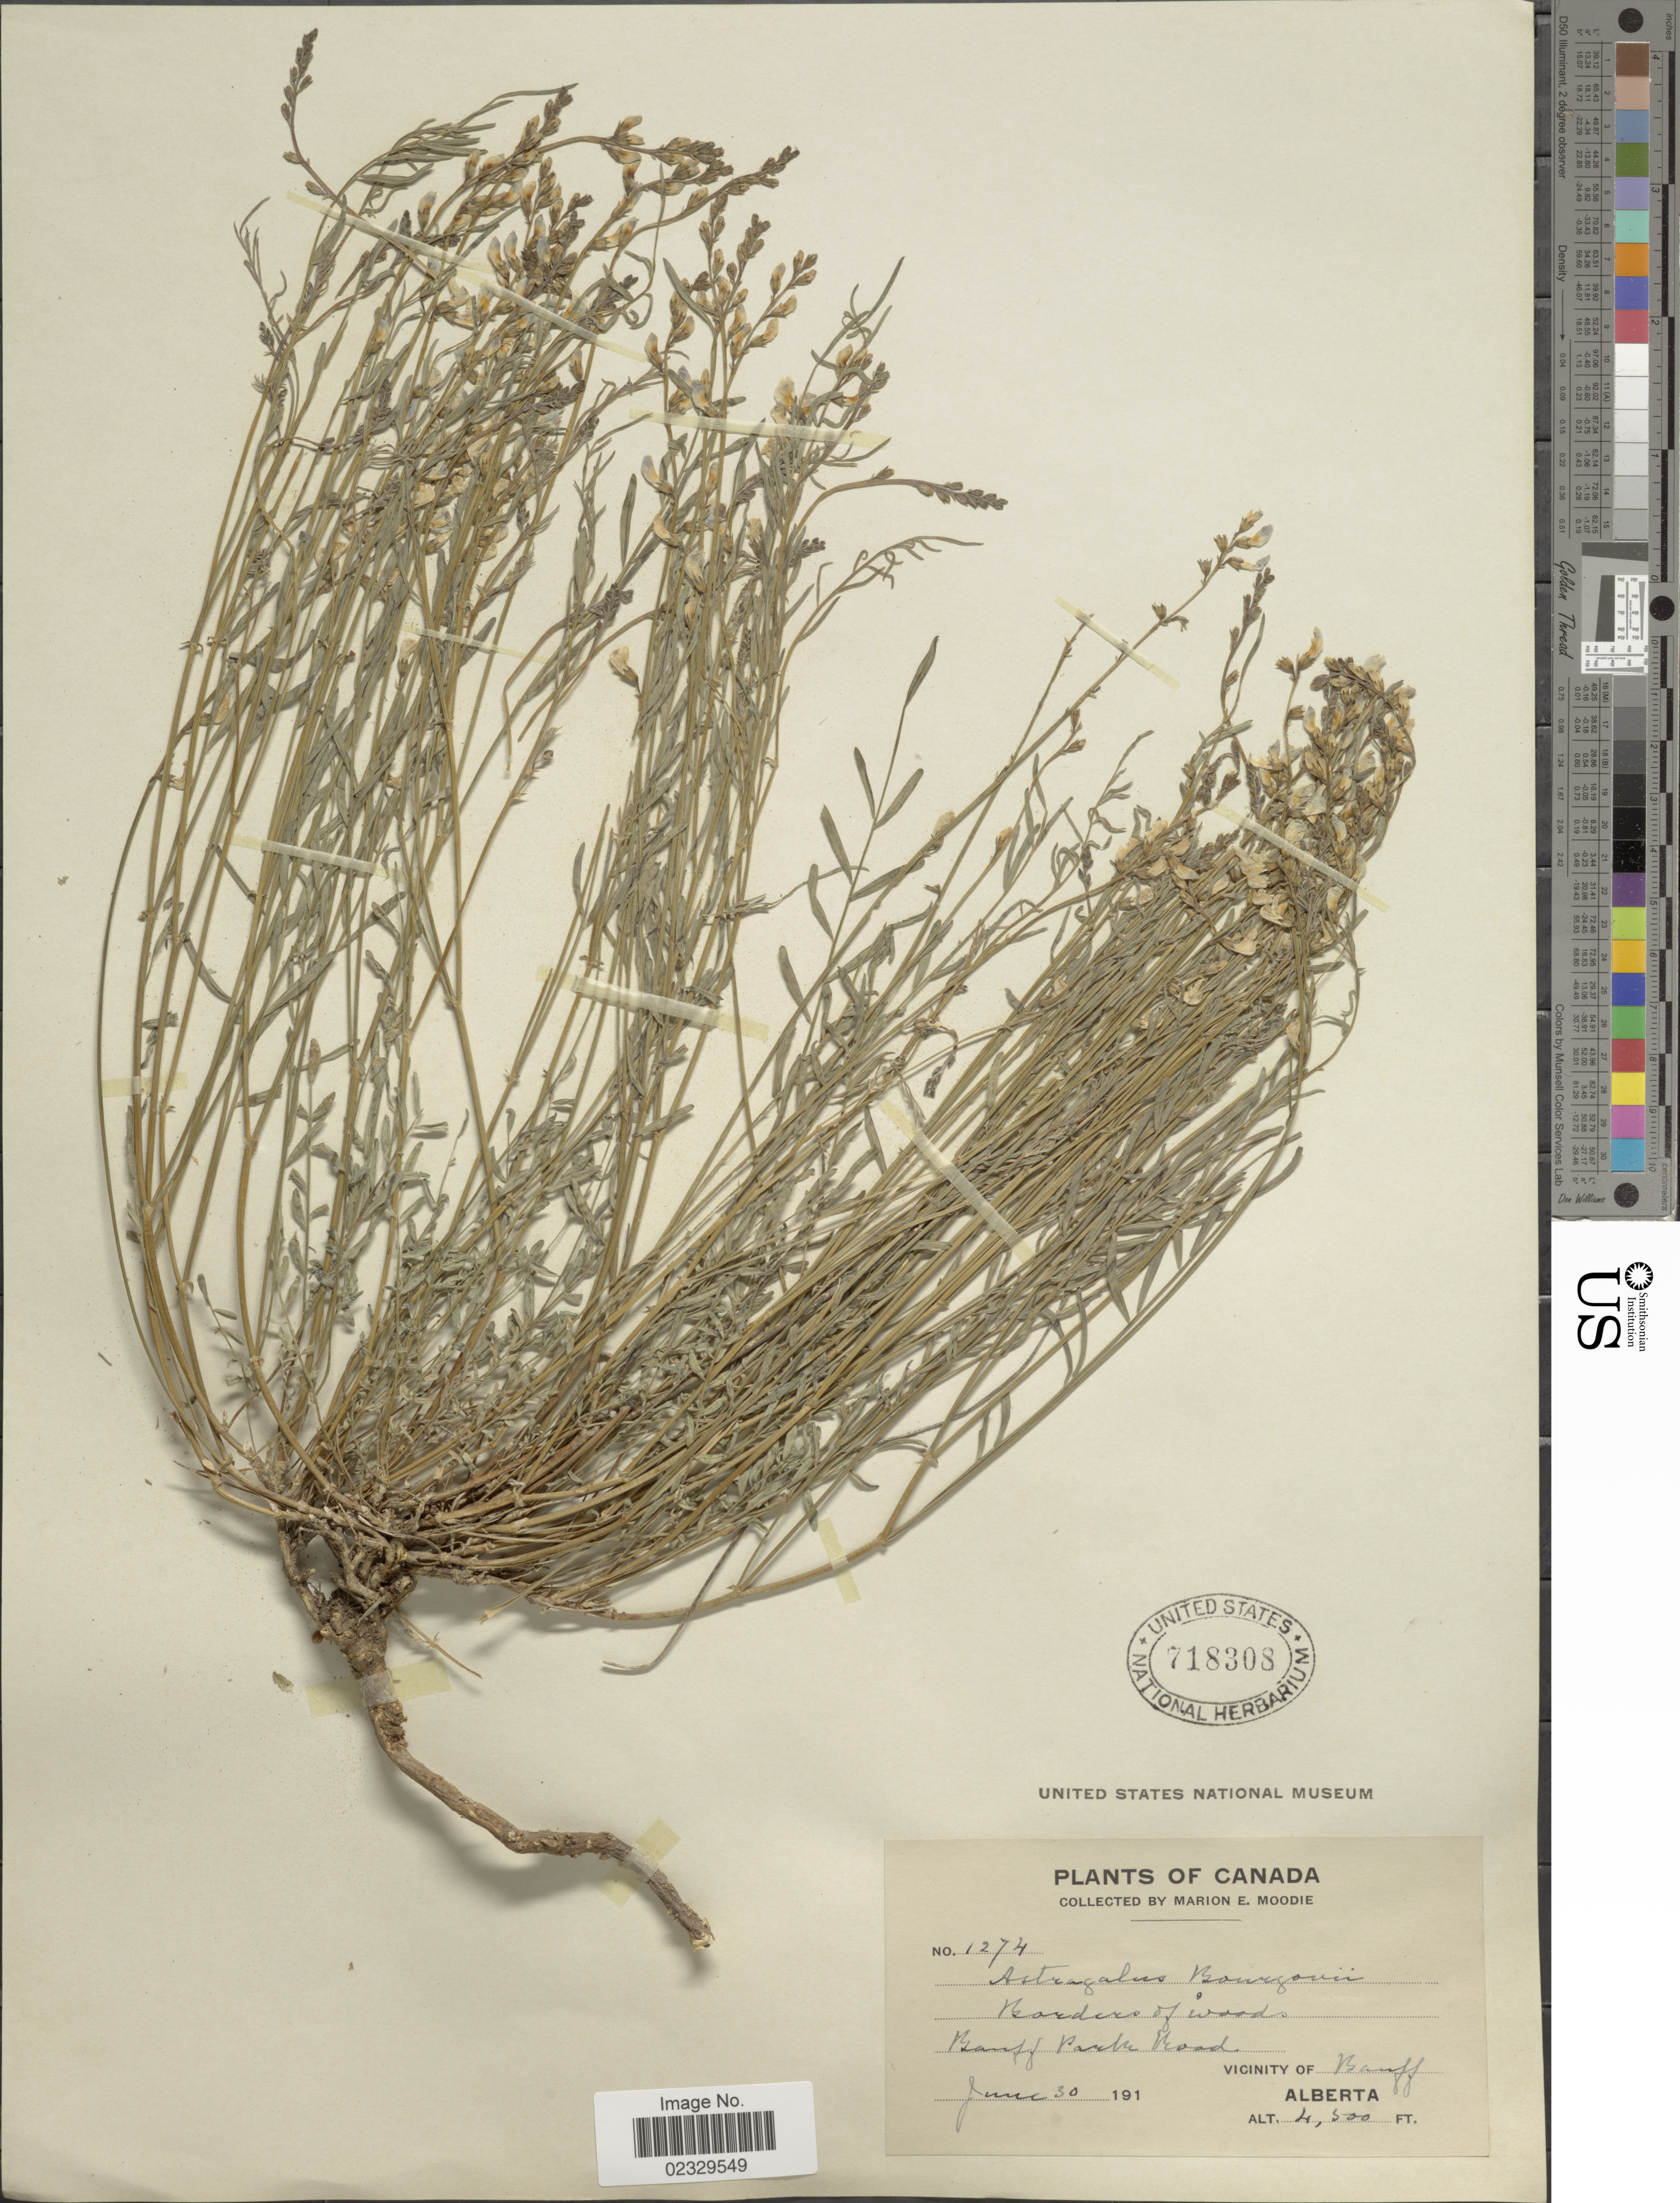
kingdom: Plantae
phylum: Tracheophyta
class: Magnoliopsida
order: Fabales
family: Fabaceae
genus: Astragalus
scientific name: Astragalus bourgovii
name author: A. Gray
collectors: M. E. Moodie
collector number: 1274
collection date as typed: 191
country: Canada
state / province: Alberta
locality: Banff Park Road. Vicinity of Banff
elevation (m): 1372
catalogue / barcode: US 718608